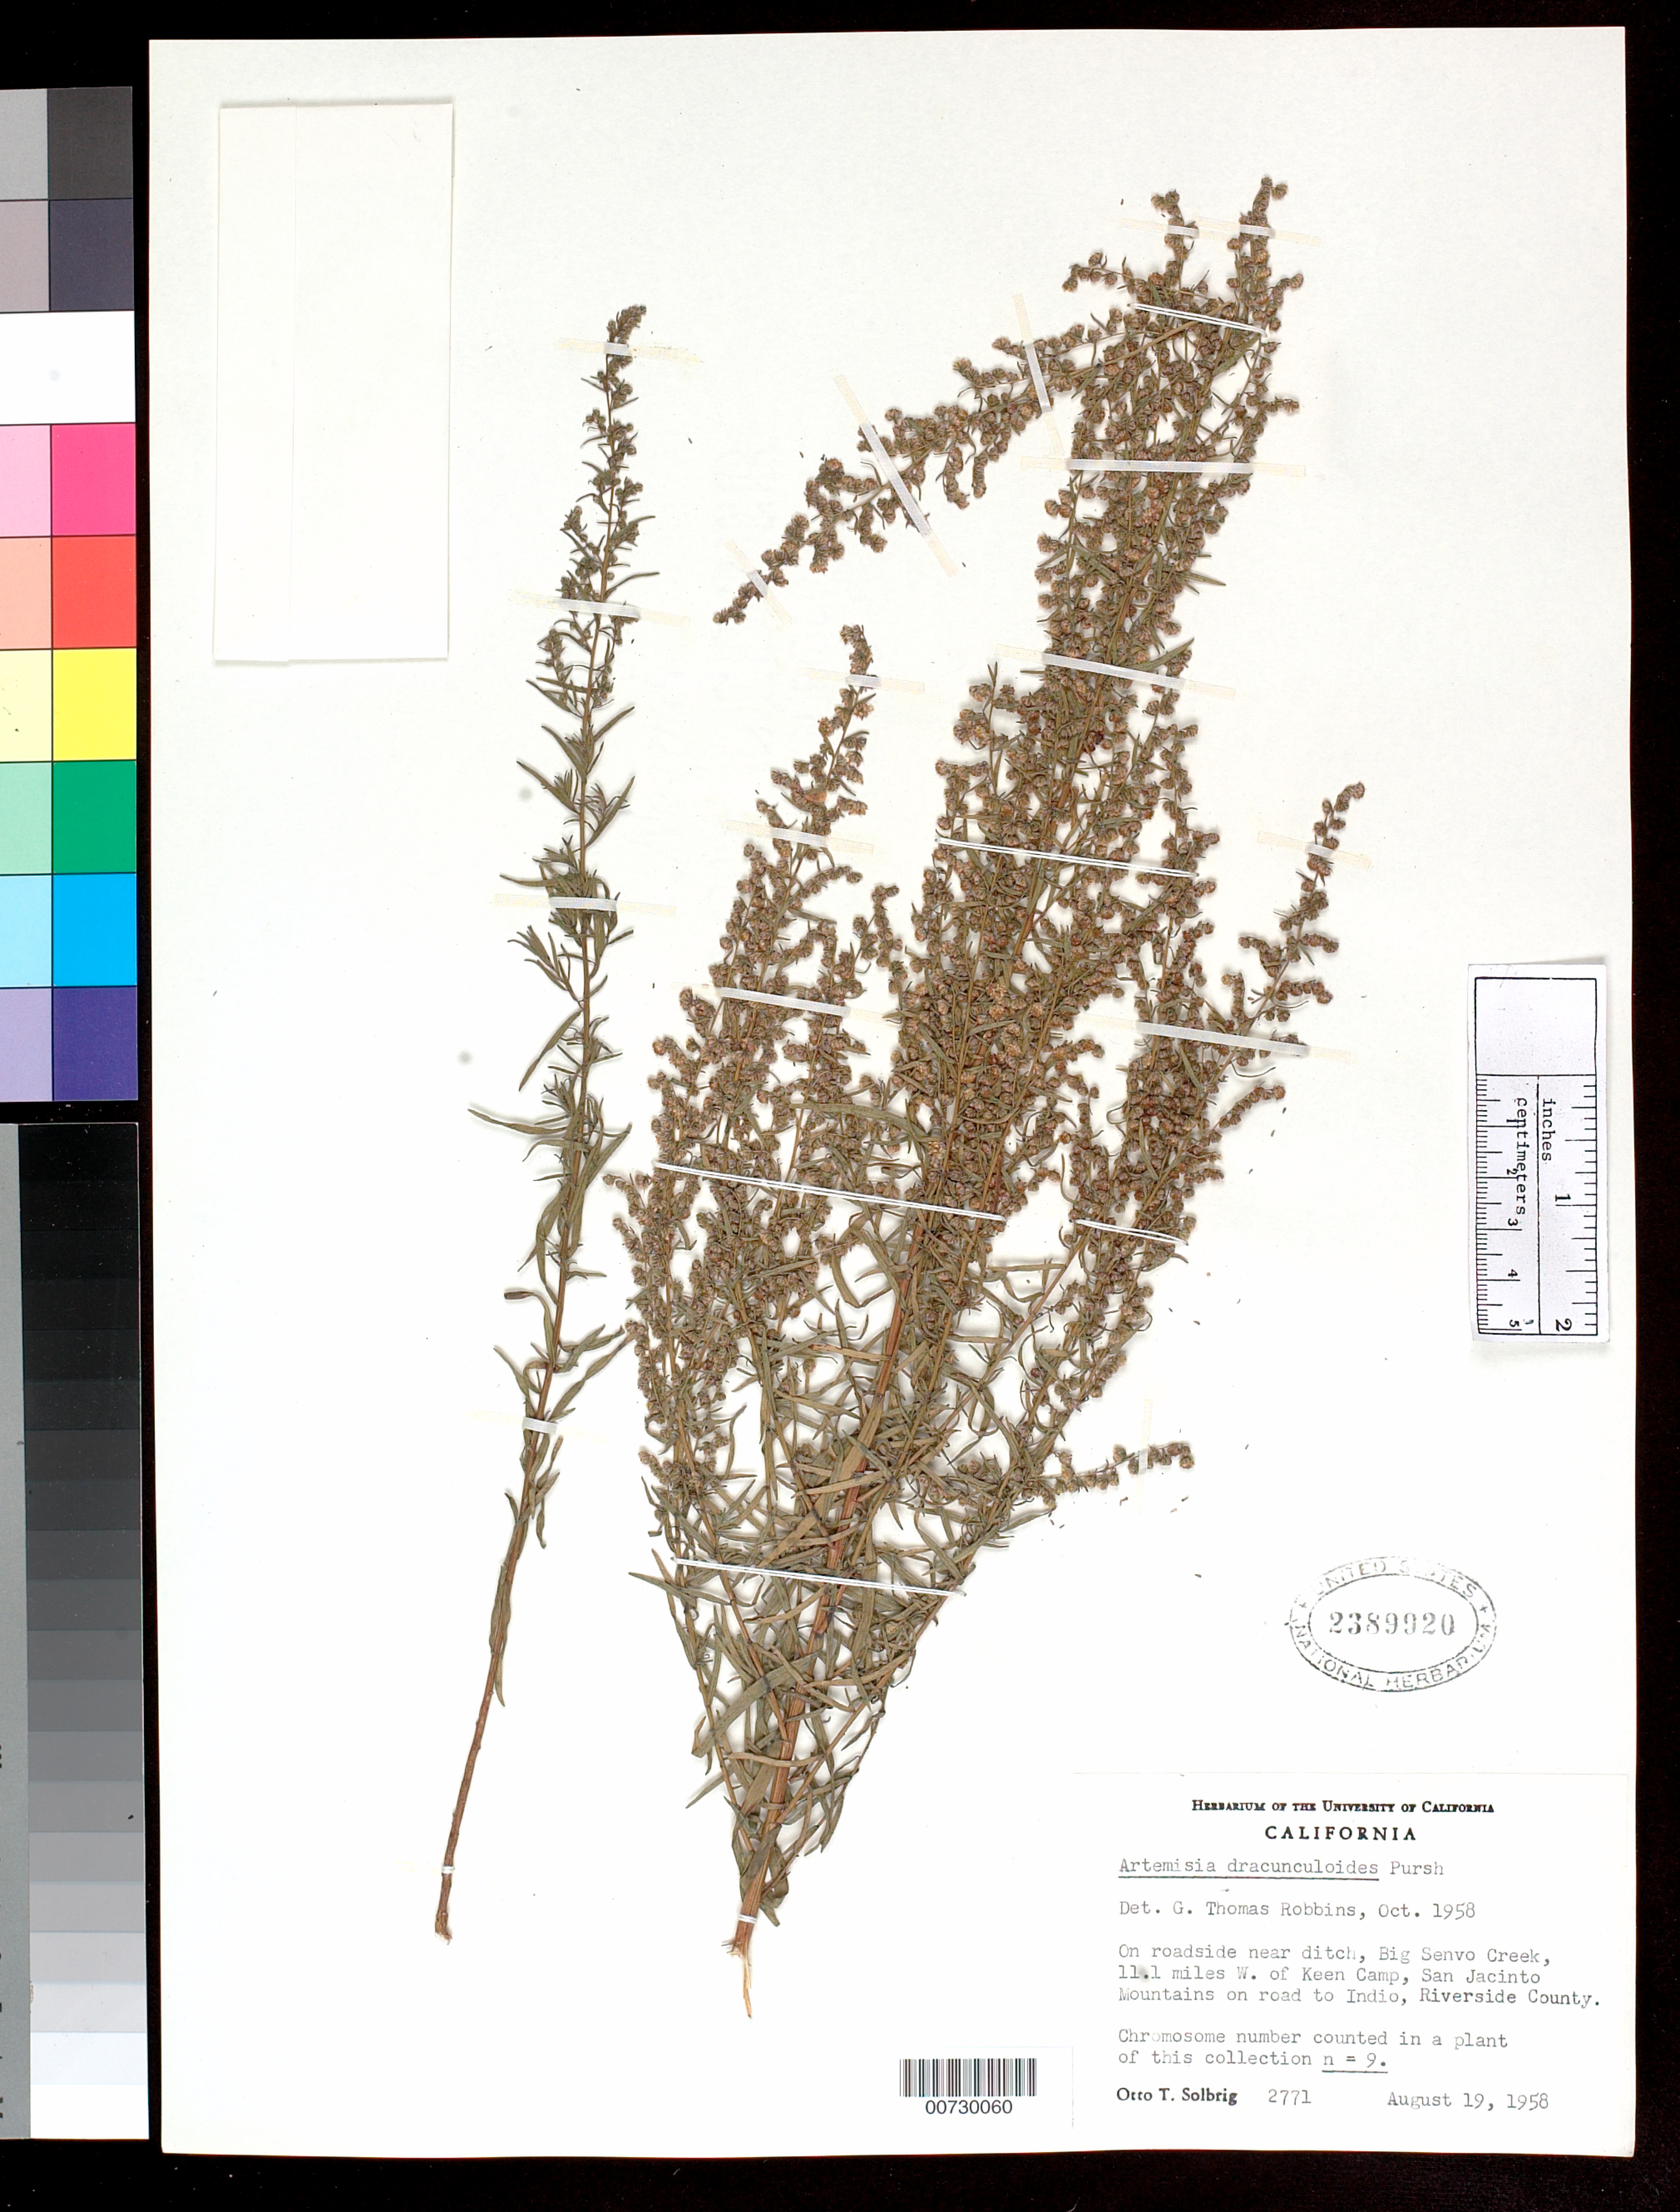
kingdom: Plantae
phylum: Tracheophyta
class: Magnoliopsida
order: Asterales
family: Asteraceae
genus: Artemisia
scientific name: Artemisia dracunculoides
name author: Pursh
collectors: O. T. Solbrig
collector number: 2771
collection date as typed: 19 Aug 1958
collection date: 1958-08-19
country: United States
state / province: California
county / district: Riverside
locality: On roadside near ditch, Big Senvo Creek, 11.1 miles W. of Keen Camp, San Jacinto Mountains on road to Indio.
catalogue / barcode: US 2389920